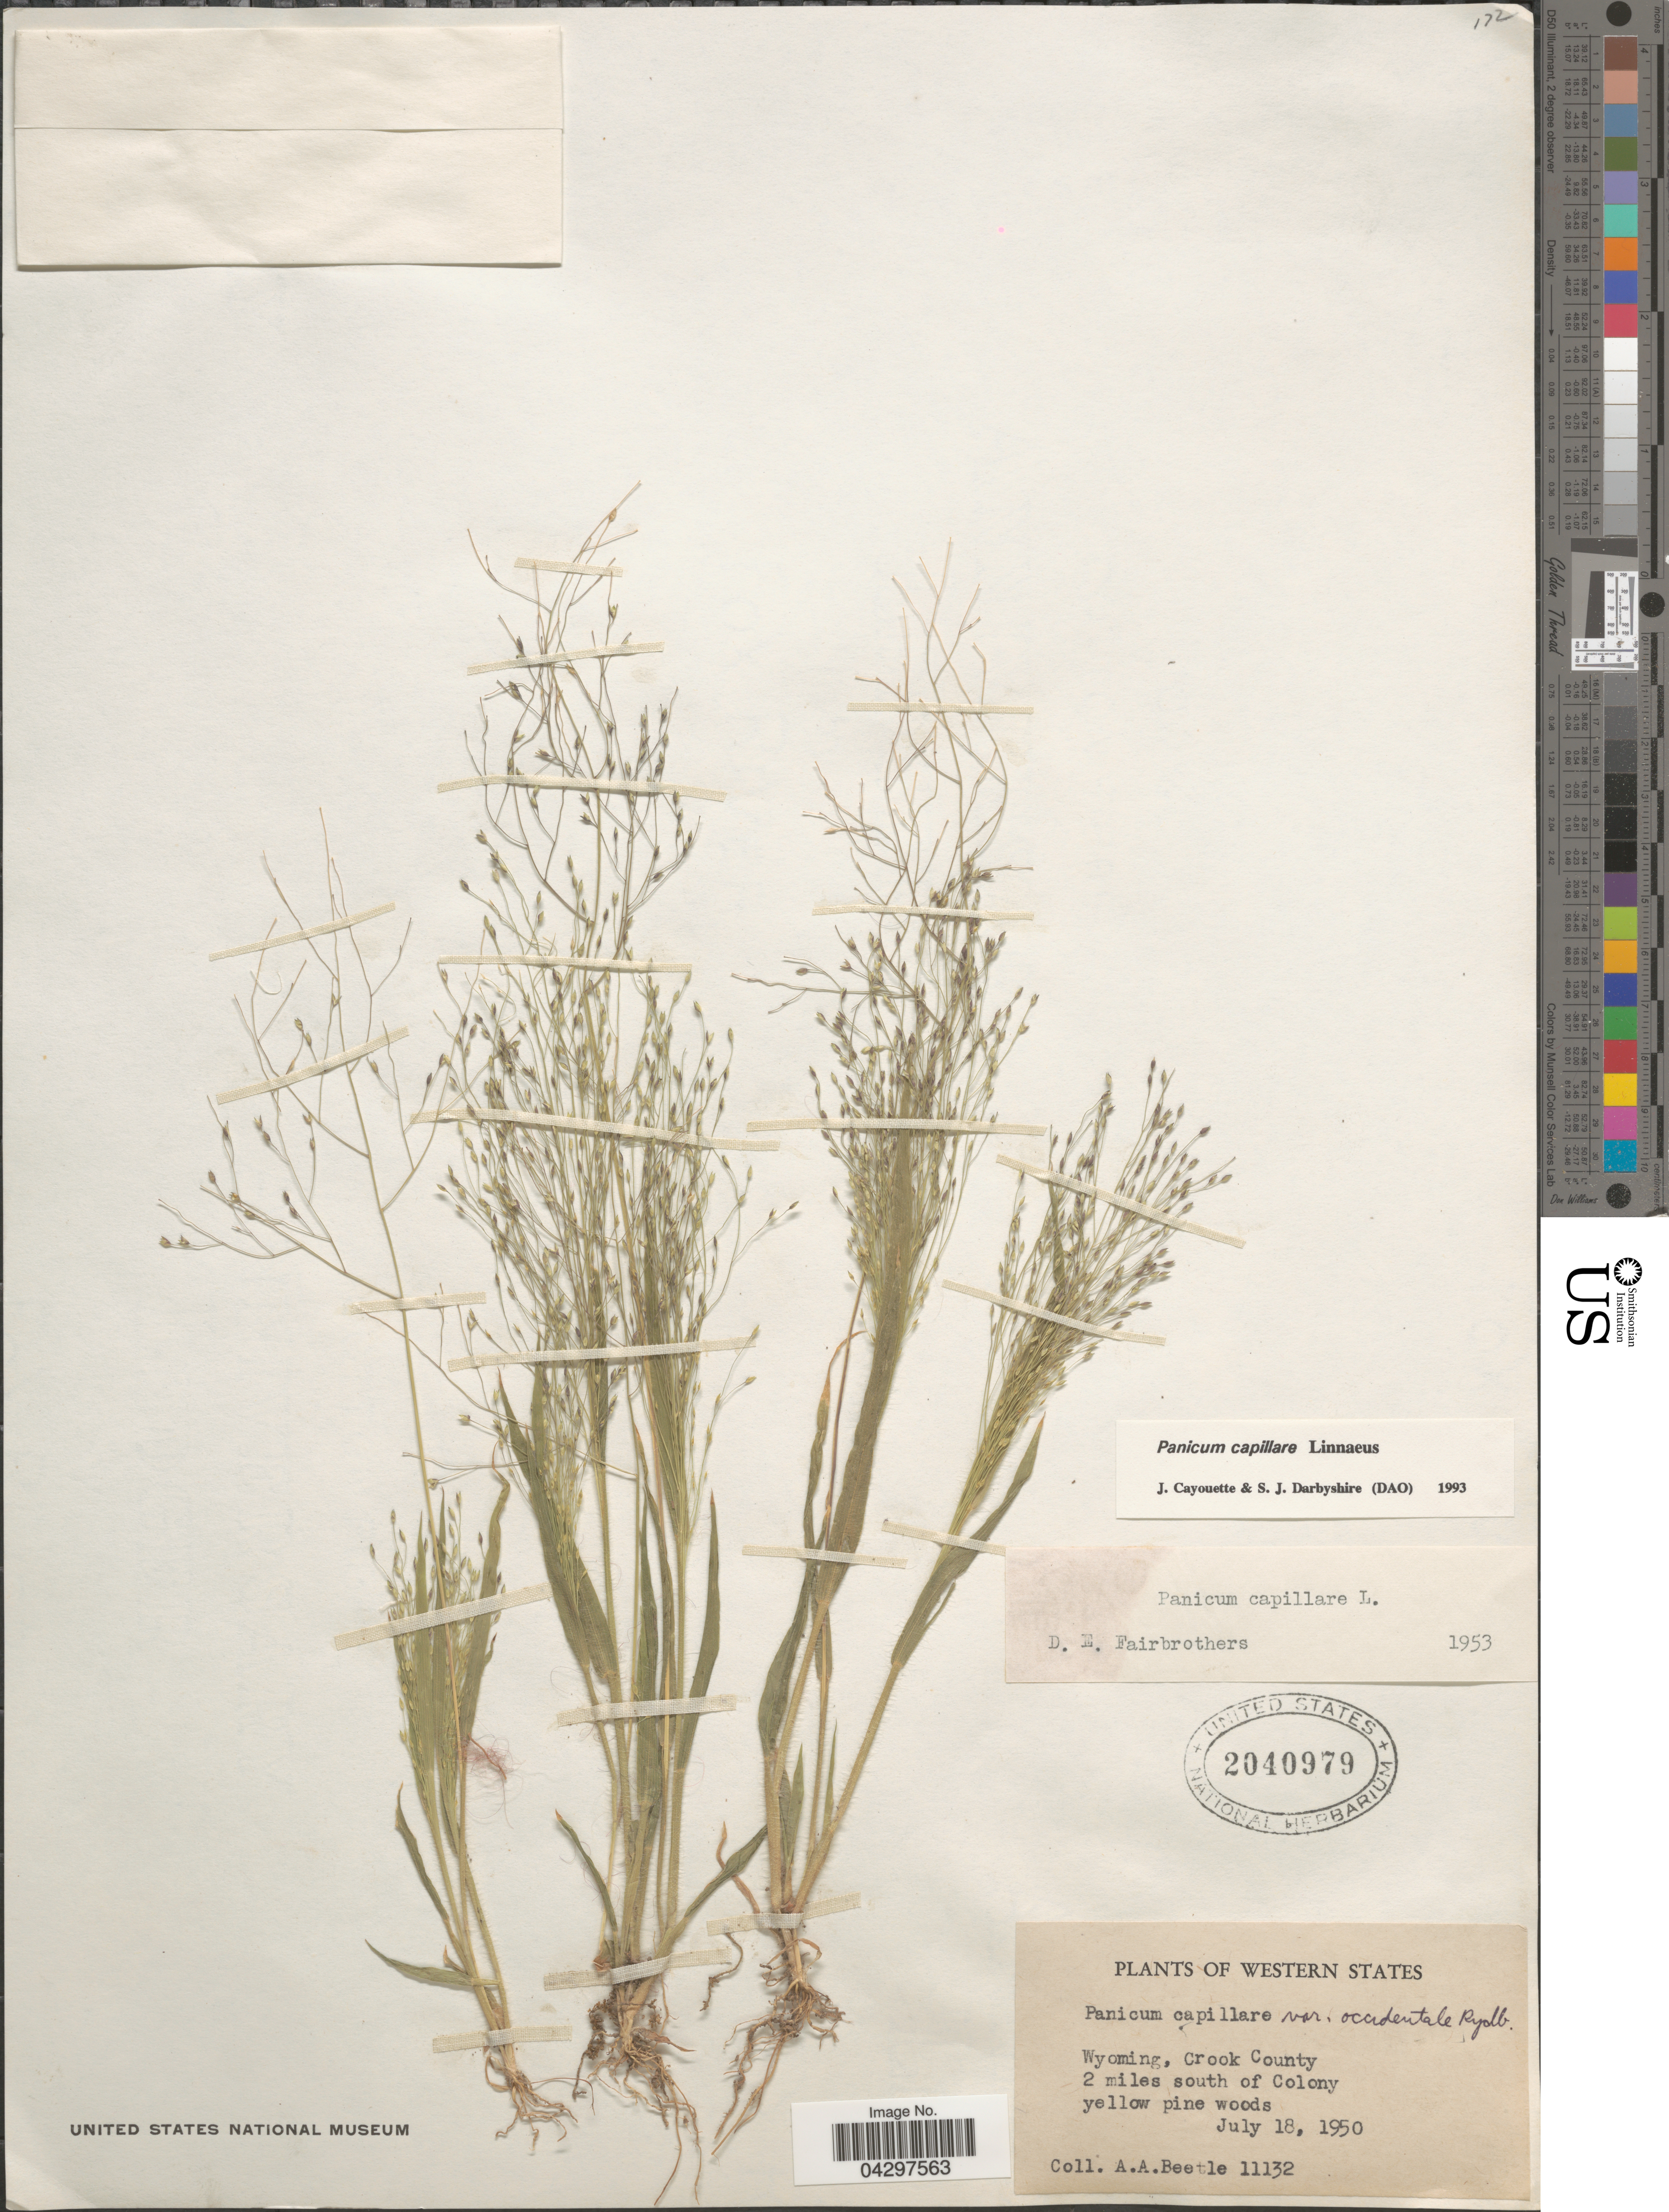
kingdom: Plantae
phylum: Tracheophyta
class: Liliopsida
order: Poales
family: Poaceae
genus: Panicum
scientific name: Panicum capillare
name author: L.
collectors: A. A. Beetle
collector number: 11132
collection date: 1950-07-18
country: United States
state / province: Wyoming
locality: Western States. Crook County. 2 miles south of Colony.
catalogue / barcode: US 2040979